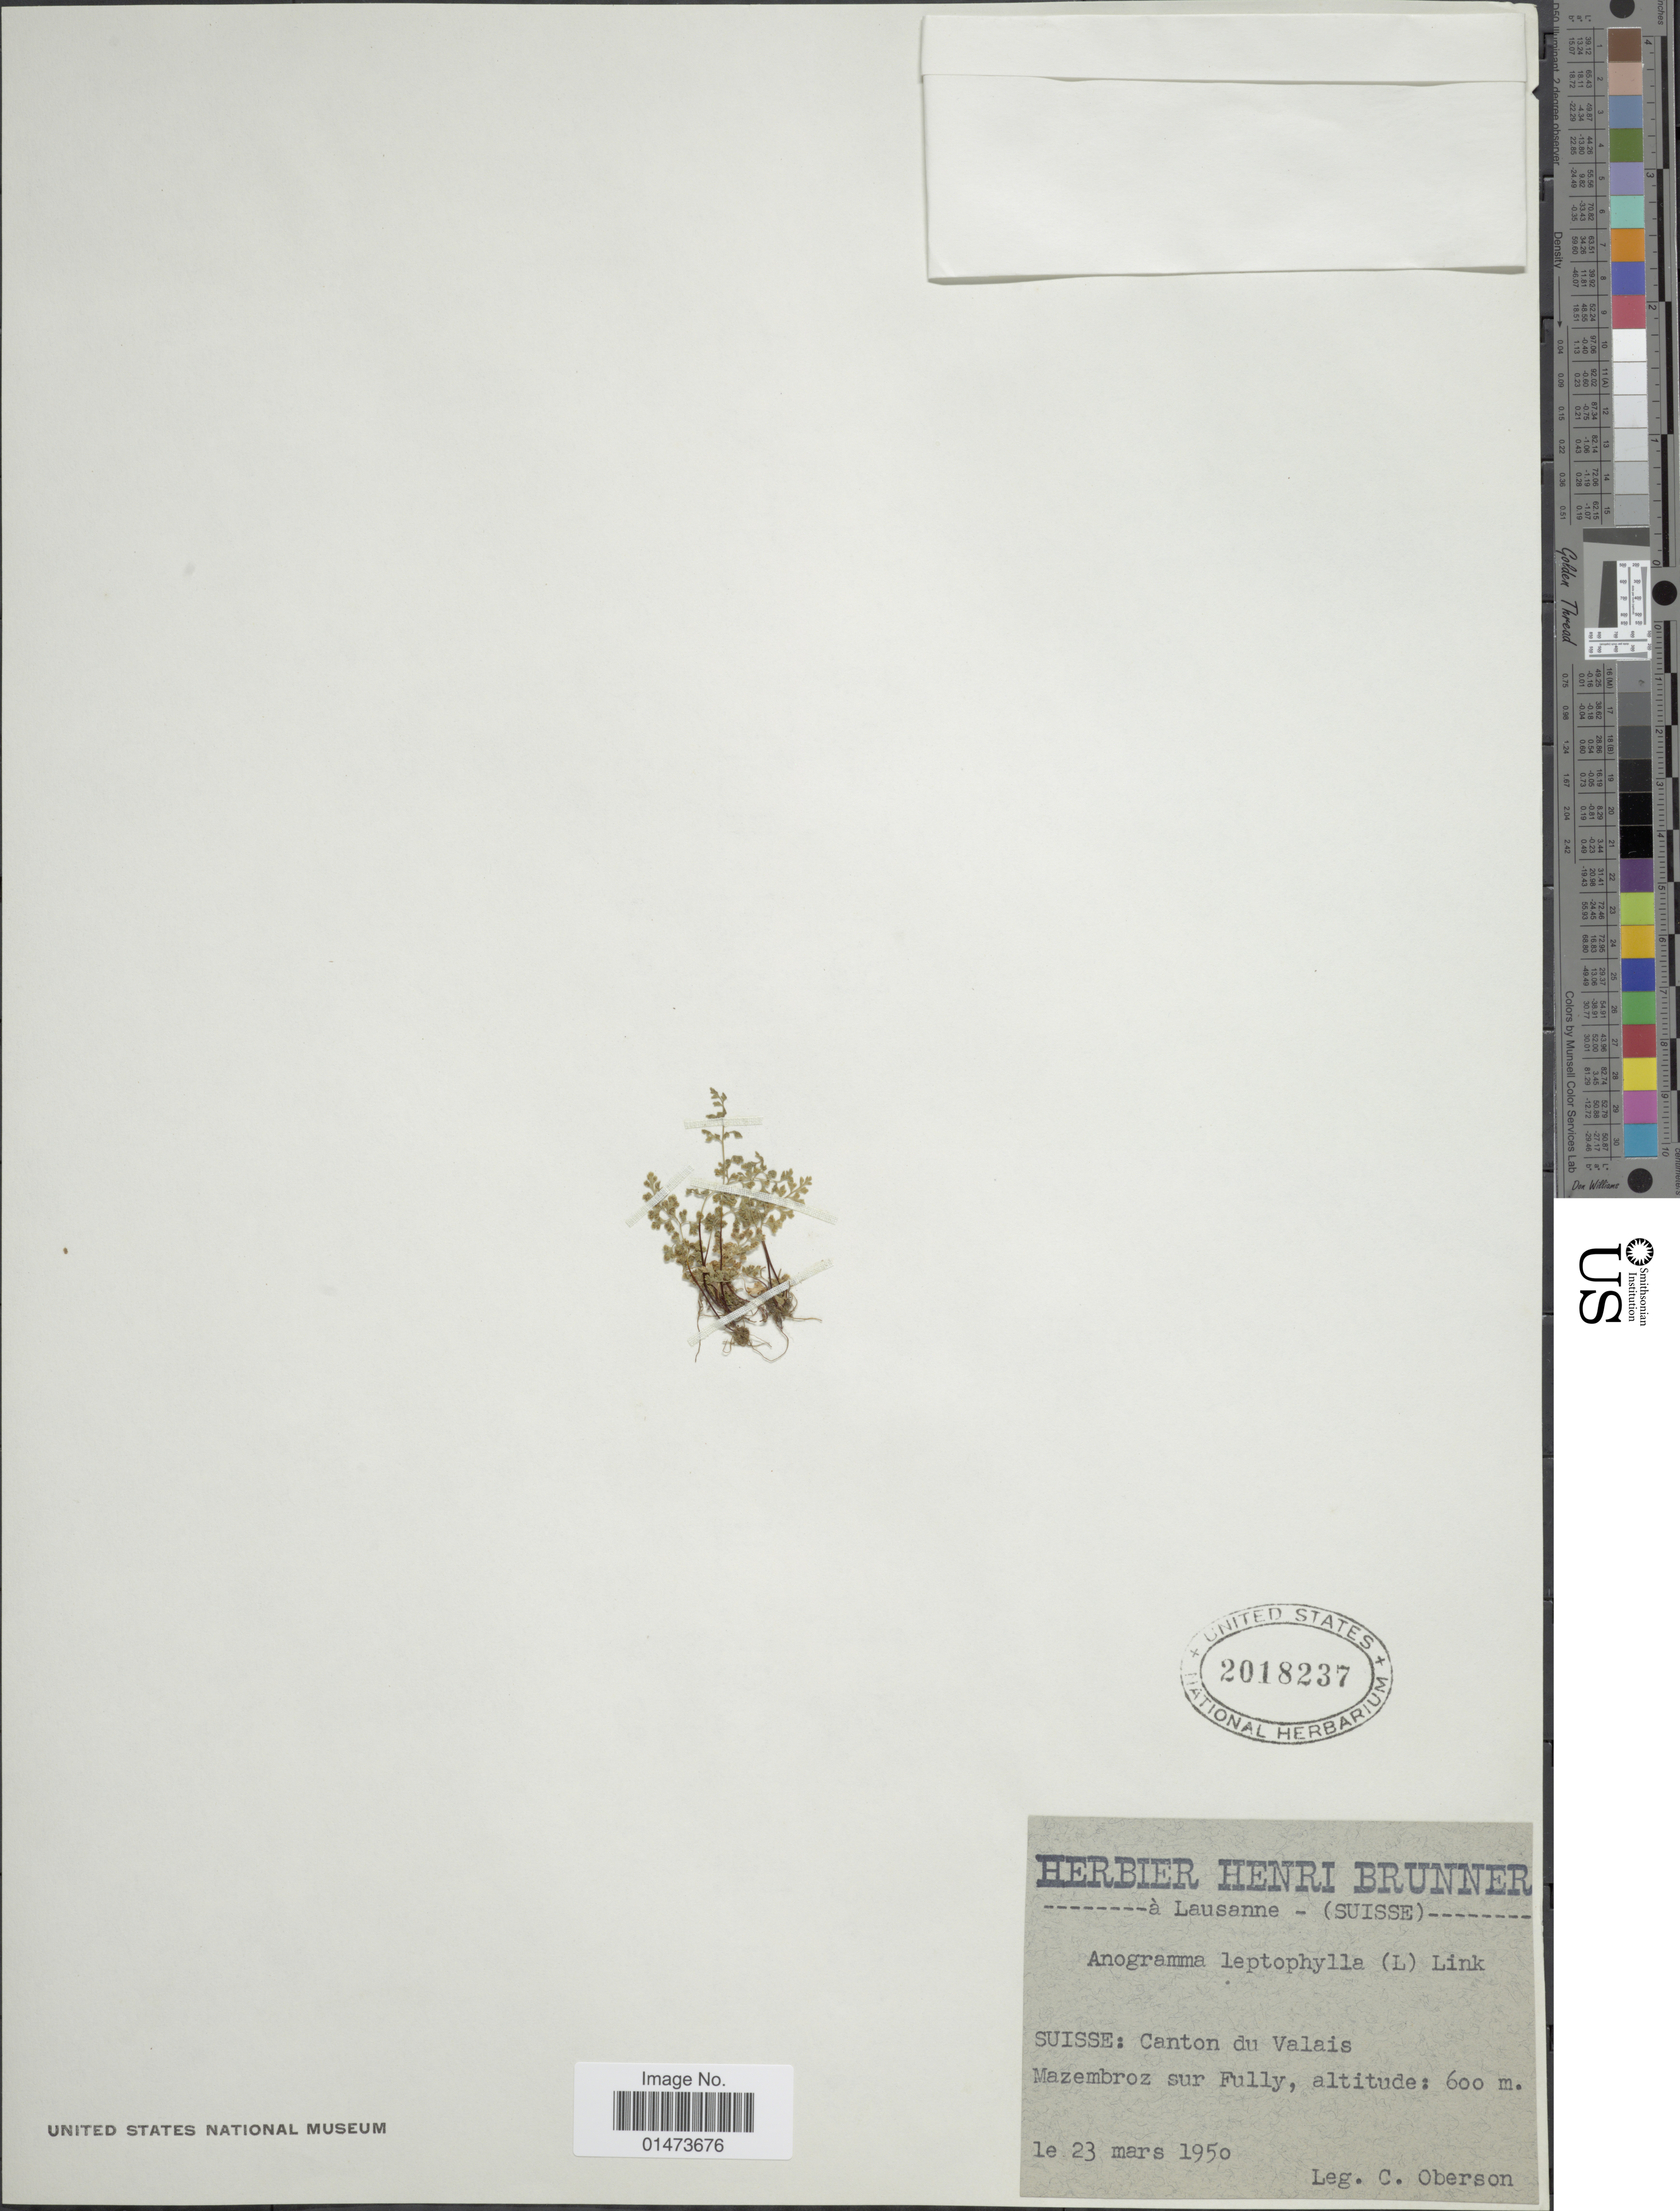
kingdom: Plantae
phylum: Tracheophyta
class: Polypodiopsida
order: Polypodiales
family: Pteridaceae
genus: Anogramma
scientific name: Anogramma leptophylla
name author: (L.) Link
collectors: C. Oberson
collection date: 1950-03-23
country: Switzerland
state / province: Valais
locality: Suisse: Canton du Valais Mazembros sur Fully.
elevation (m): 600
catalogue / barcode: US 2018237